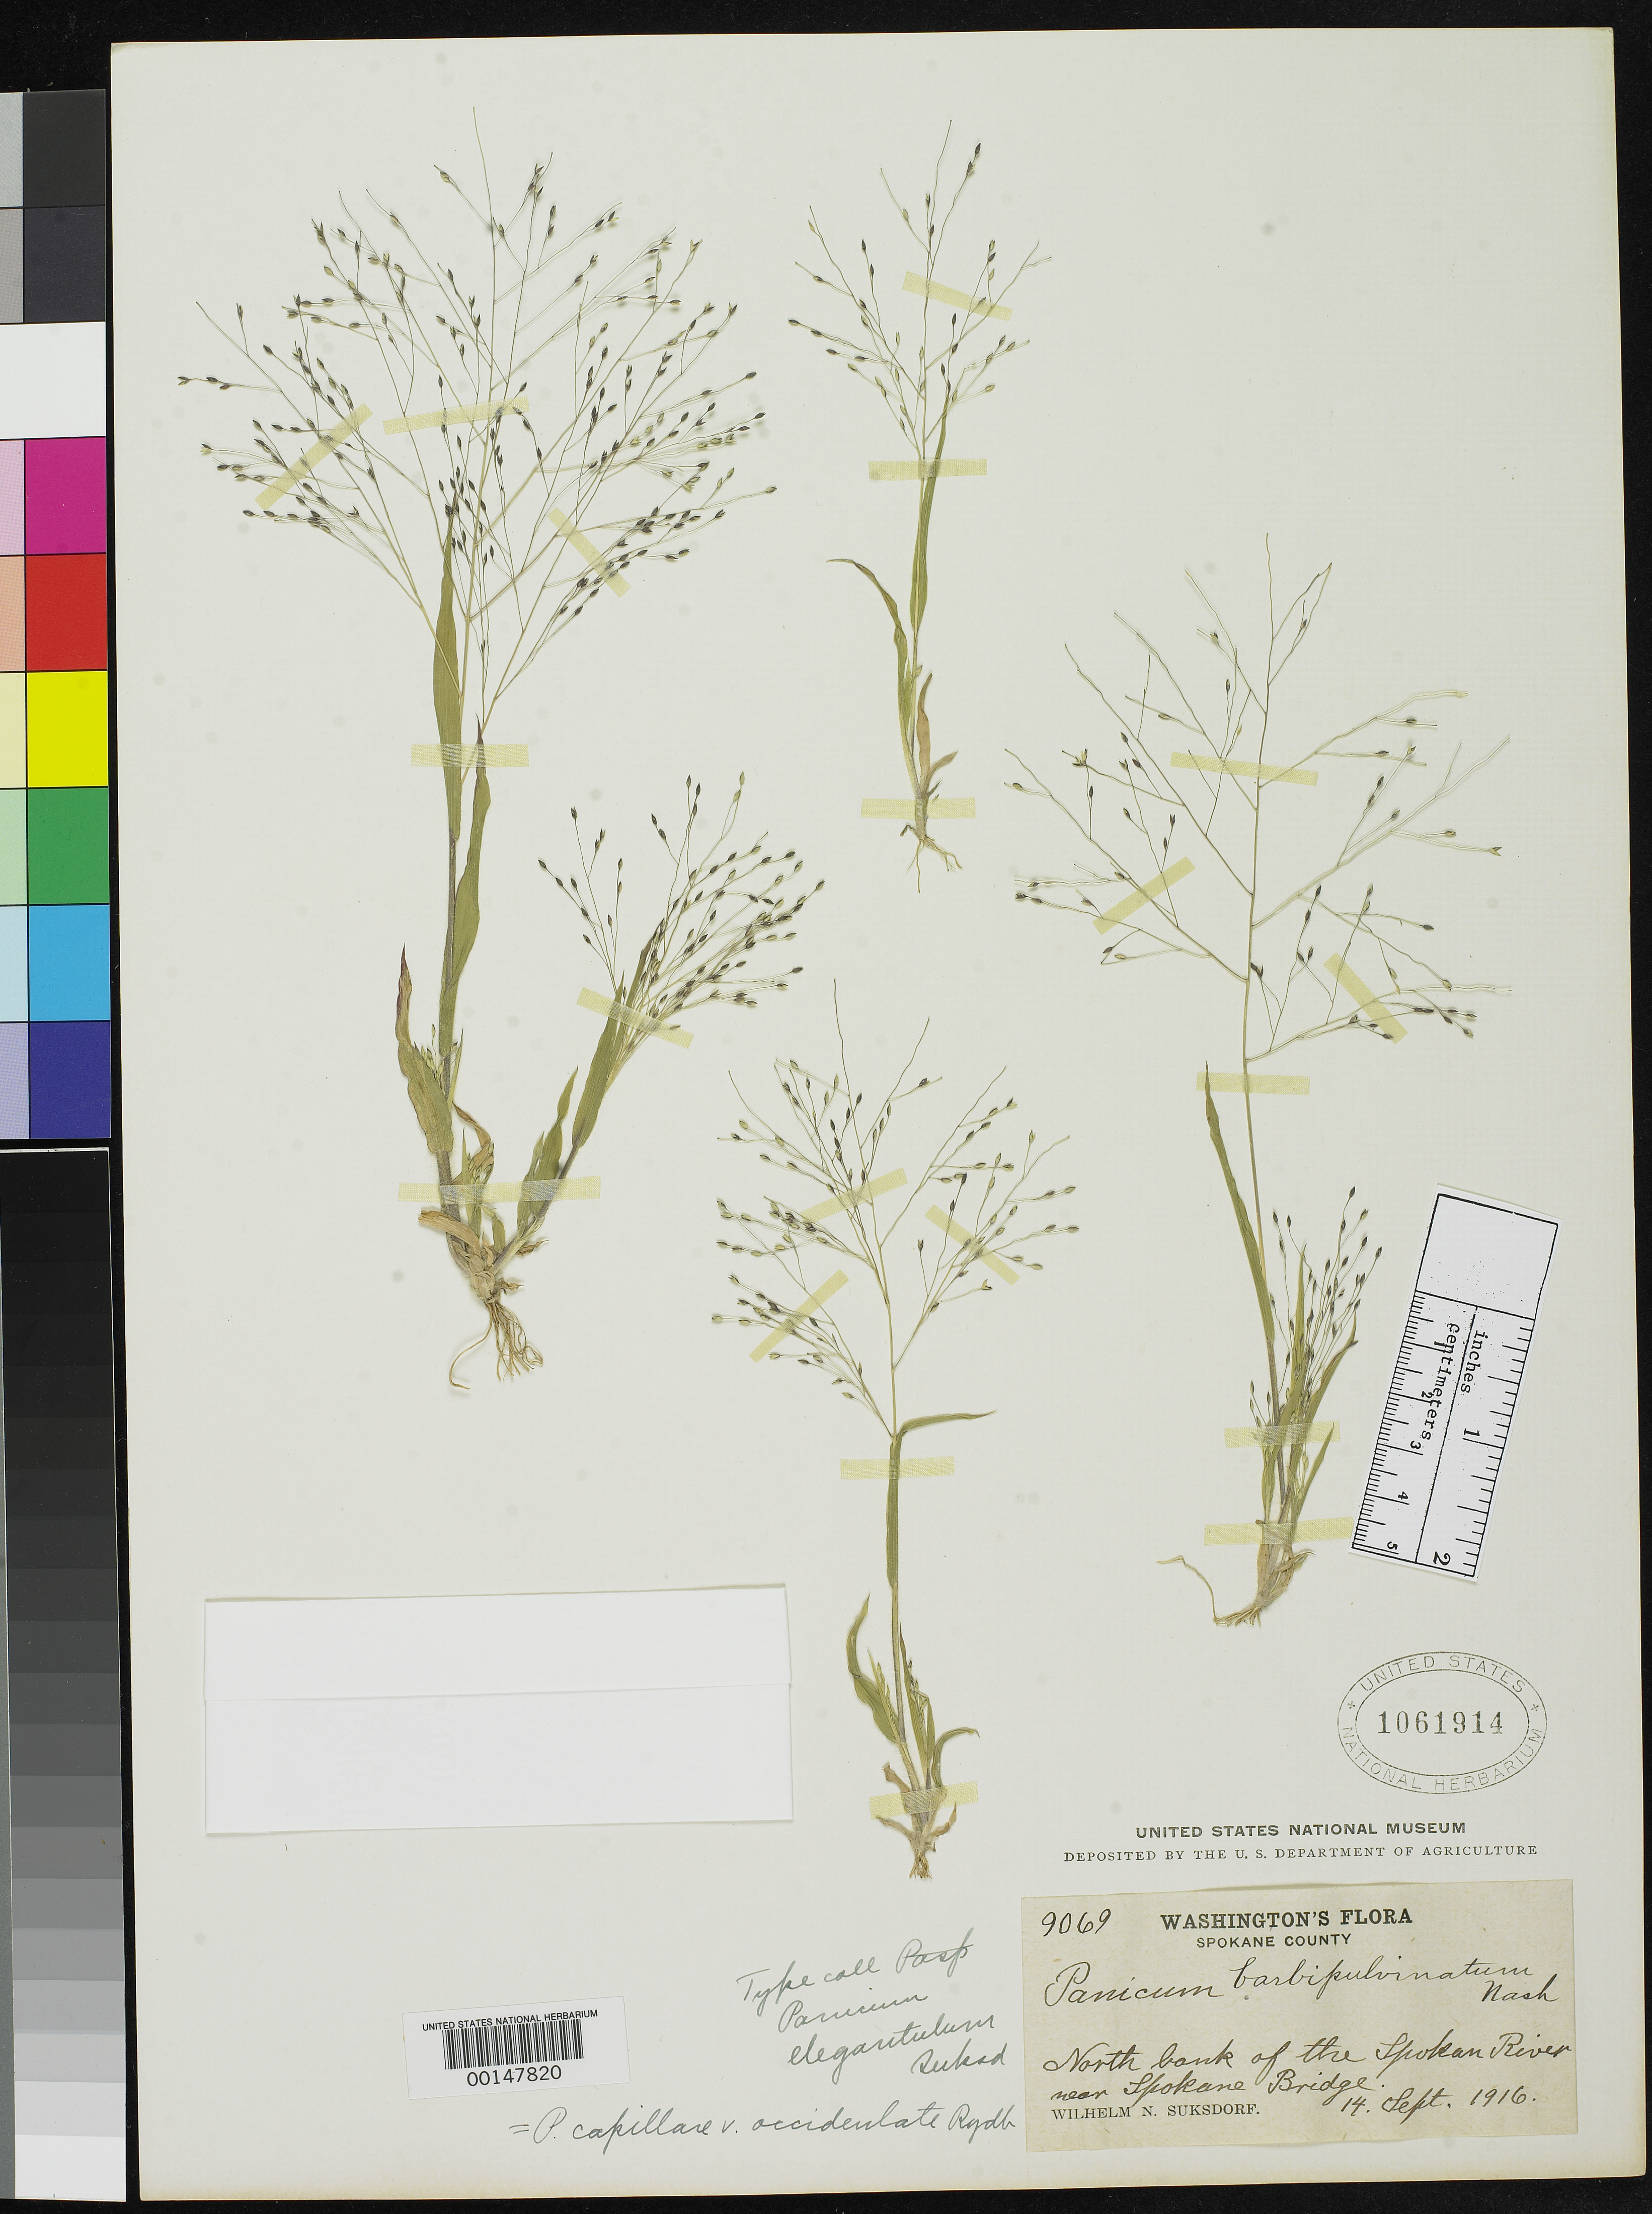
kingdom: Plantae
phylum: Tracheophyta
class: Liliopsida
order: Poales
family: Poaceae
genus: Panicum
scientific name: Panicum elegantulum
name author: Suksd.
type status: Isotype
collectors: W. N. Suksdorf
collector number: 9069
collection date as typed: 14 Sep 1916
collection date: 1916-09-14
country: United States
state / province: Washington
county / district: Spokane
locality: N bank of Spokane River near Spokane bridge.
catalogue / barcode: US 1061914